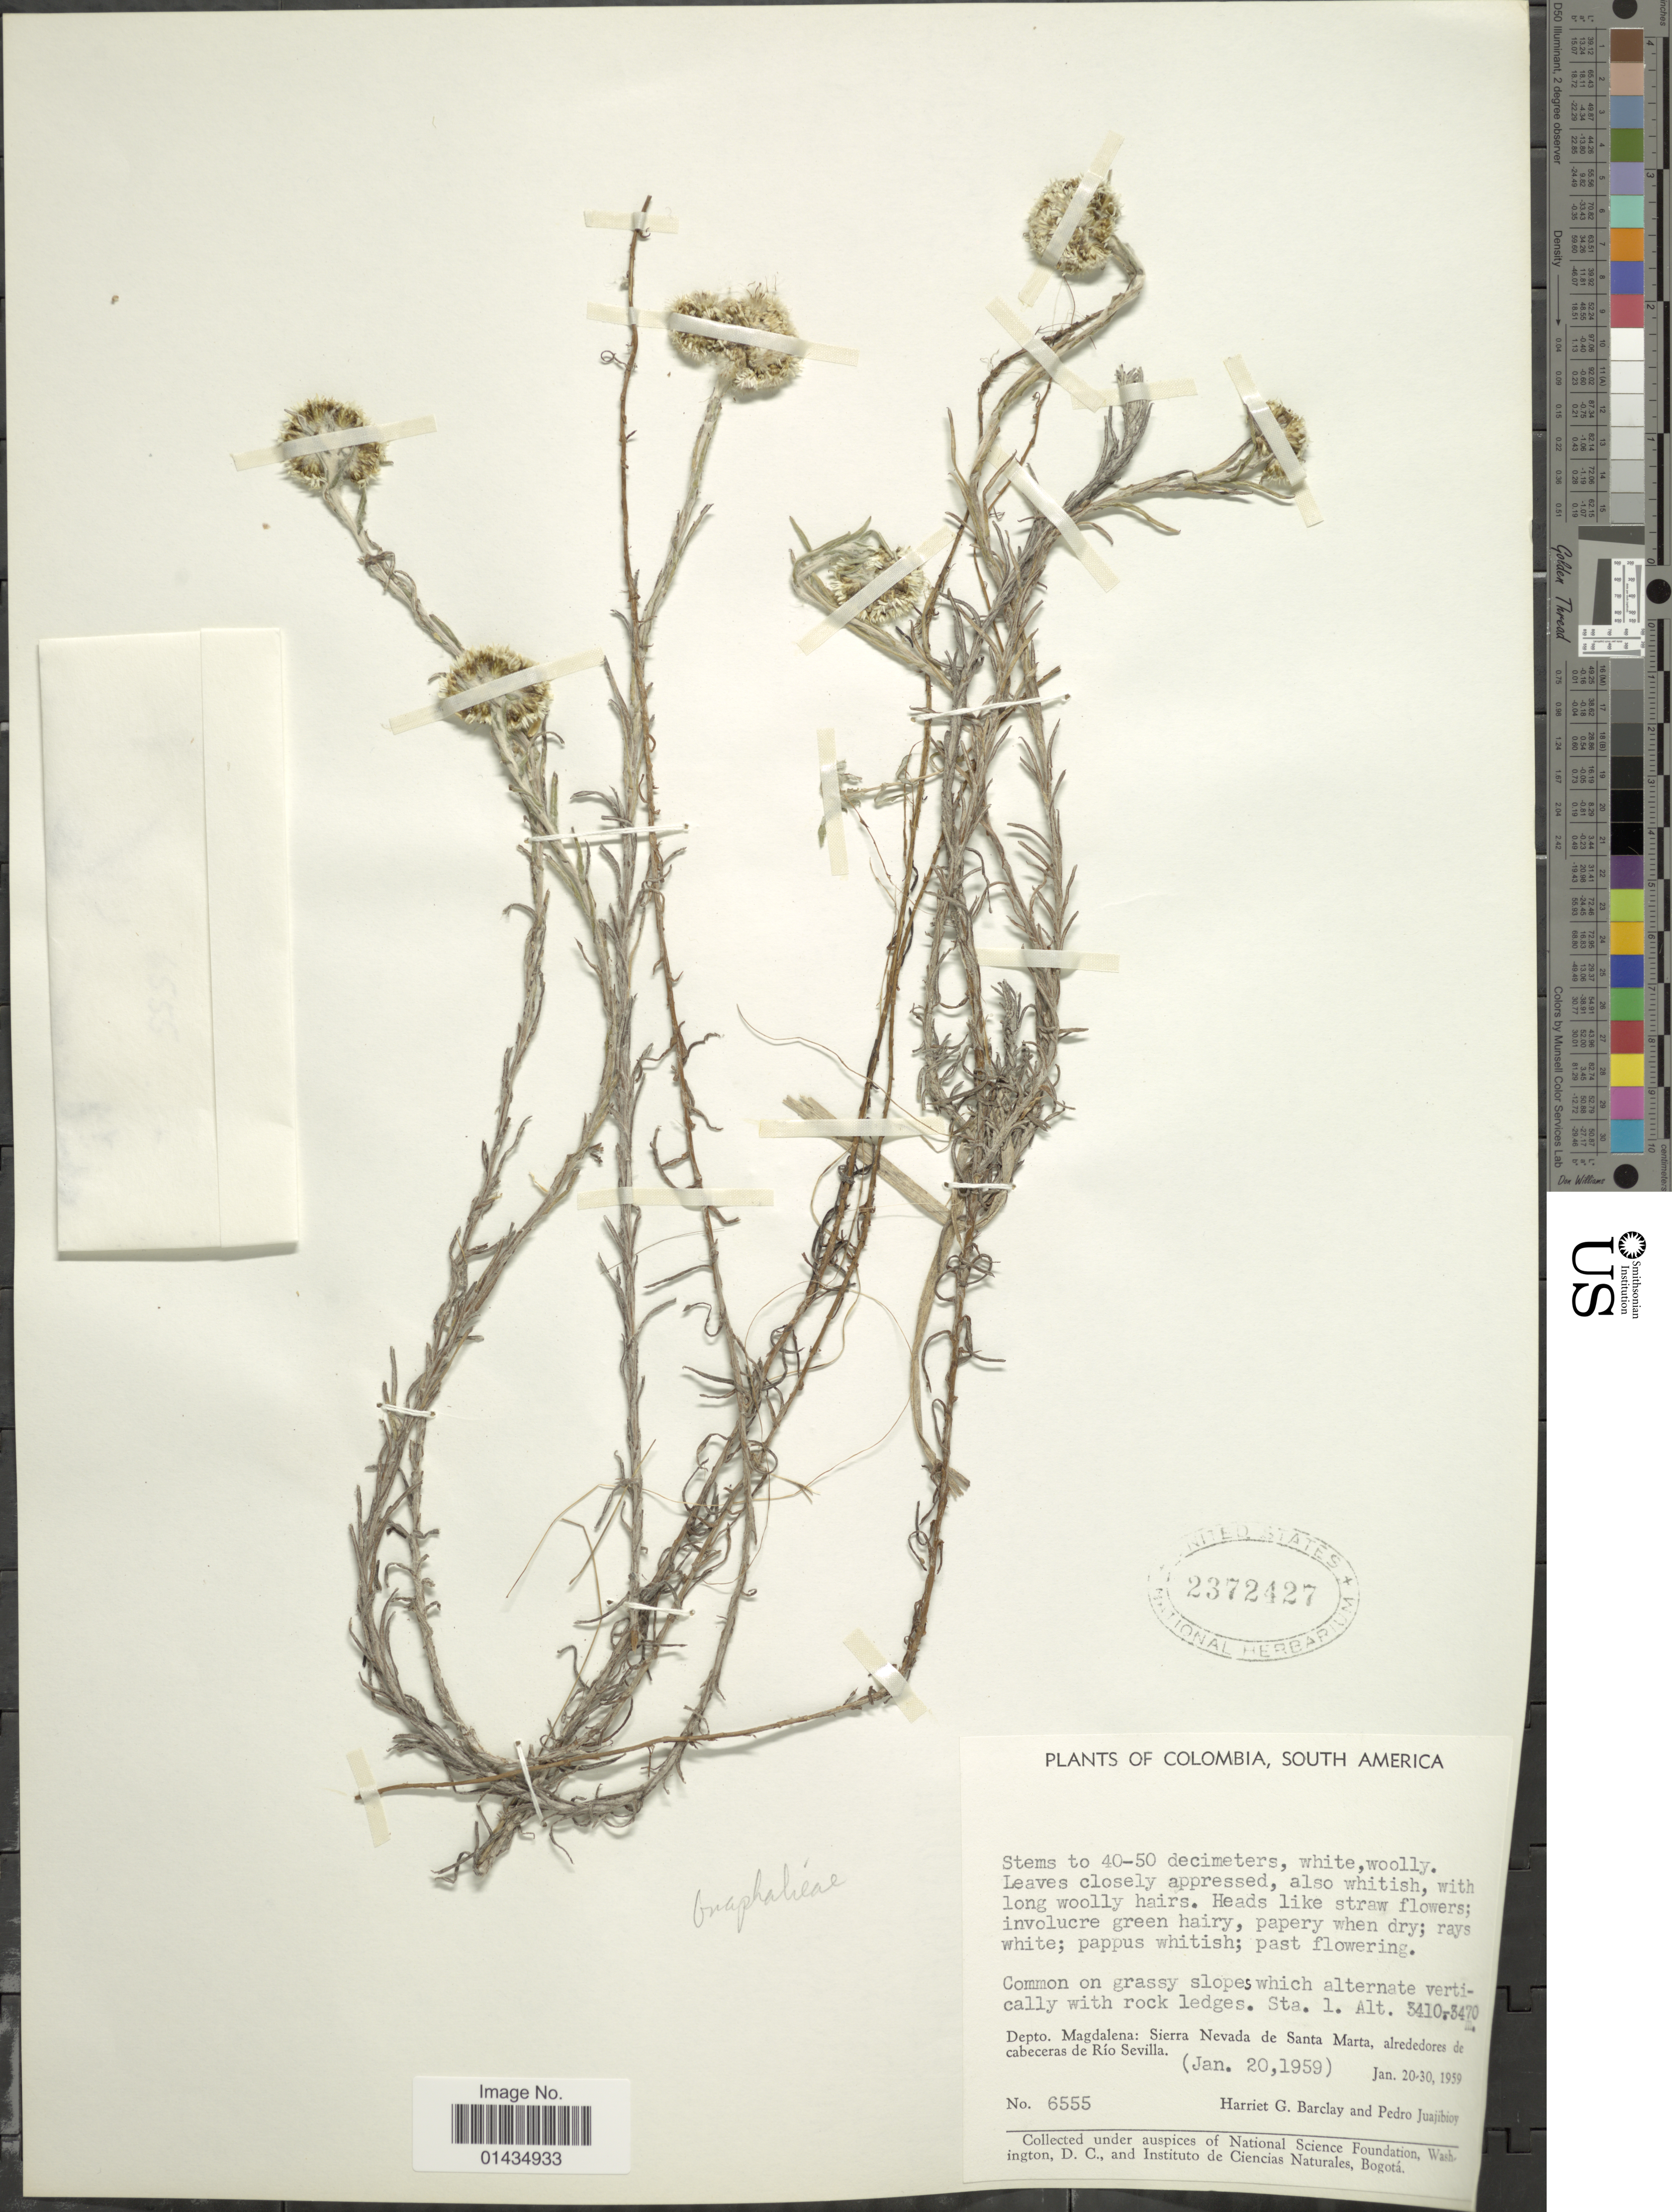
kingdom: Plantae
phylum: Tracheophyta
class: Magnoliopsida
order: Asterales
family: Asteraceae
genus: Pseudognaphalium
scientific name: Pseudognaphalium sp.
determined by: Dillon, M. O.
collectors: H. G. Barclay & P. Juajibioy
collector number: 6555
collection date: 1959-01-20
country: Colombia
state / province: Magdalena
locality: South America, Sta. 1., Sierra Nevada de Santa Marta, alrededores de cabeceras de Río Sevilla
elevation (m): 3410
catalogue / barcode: US 2372427